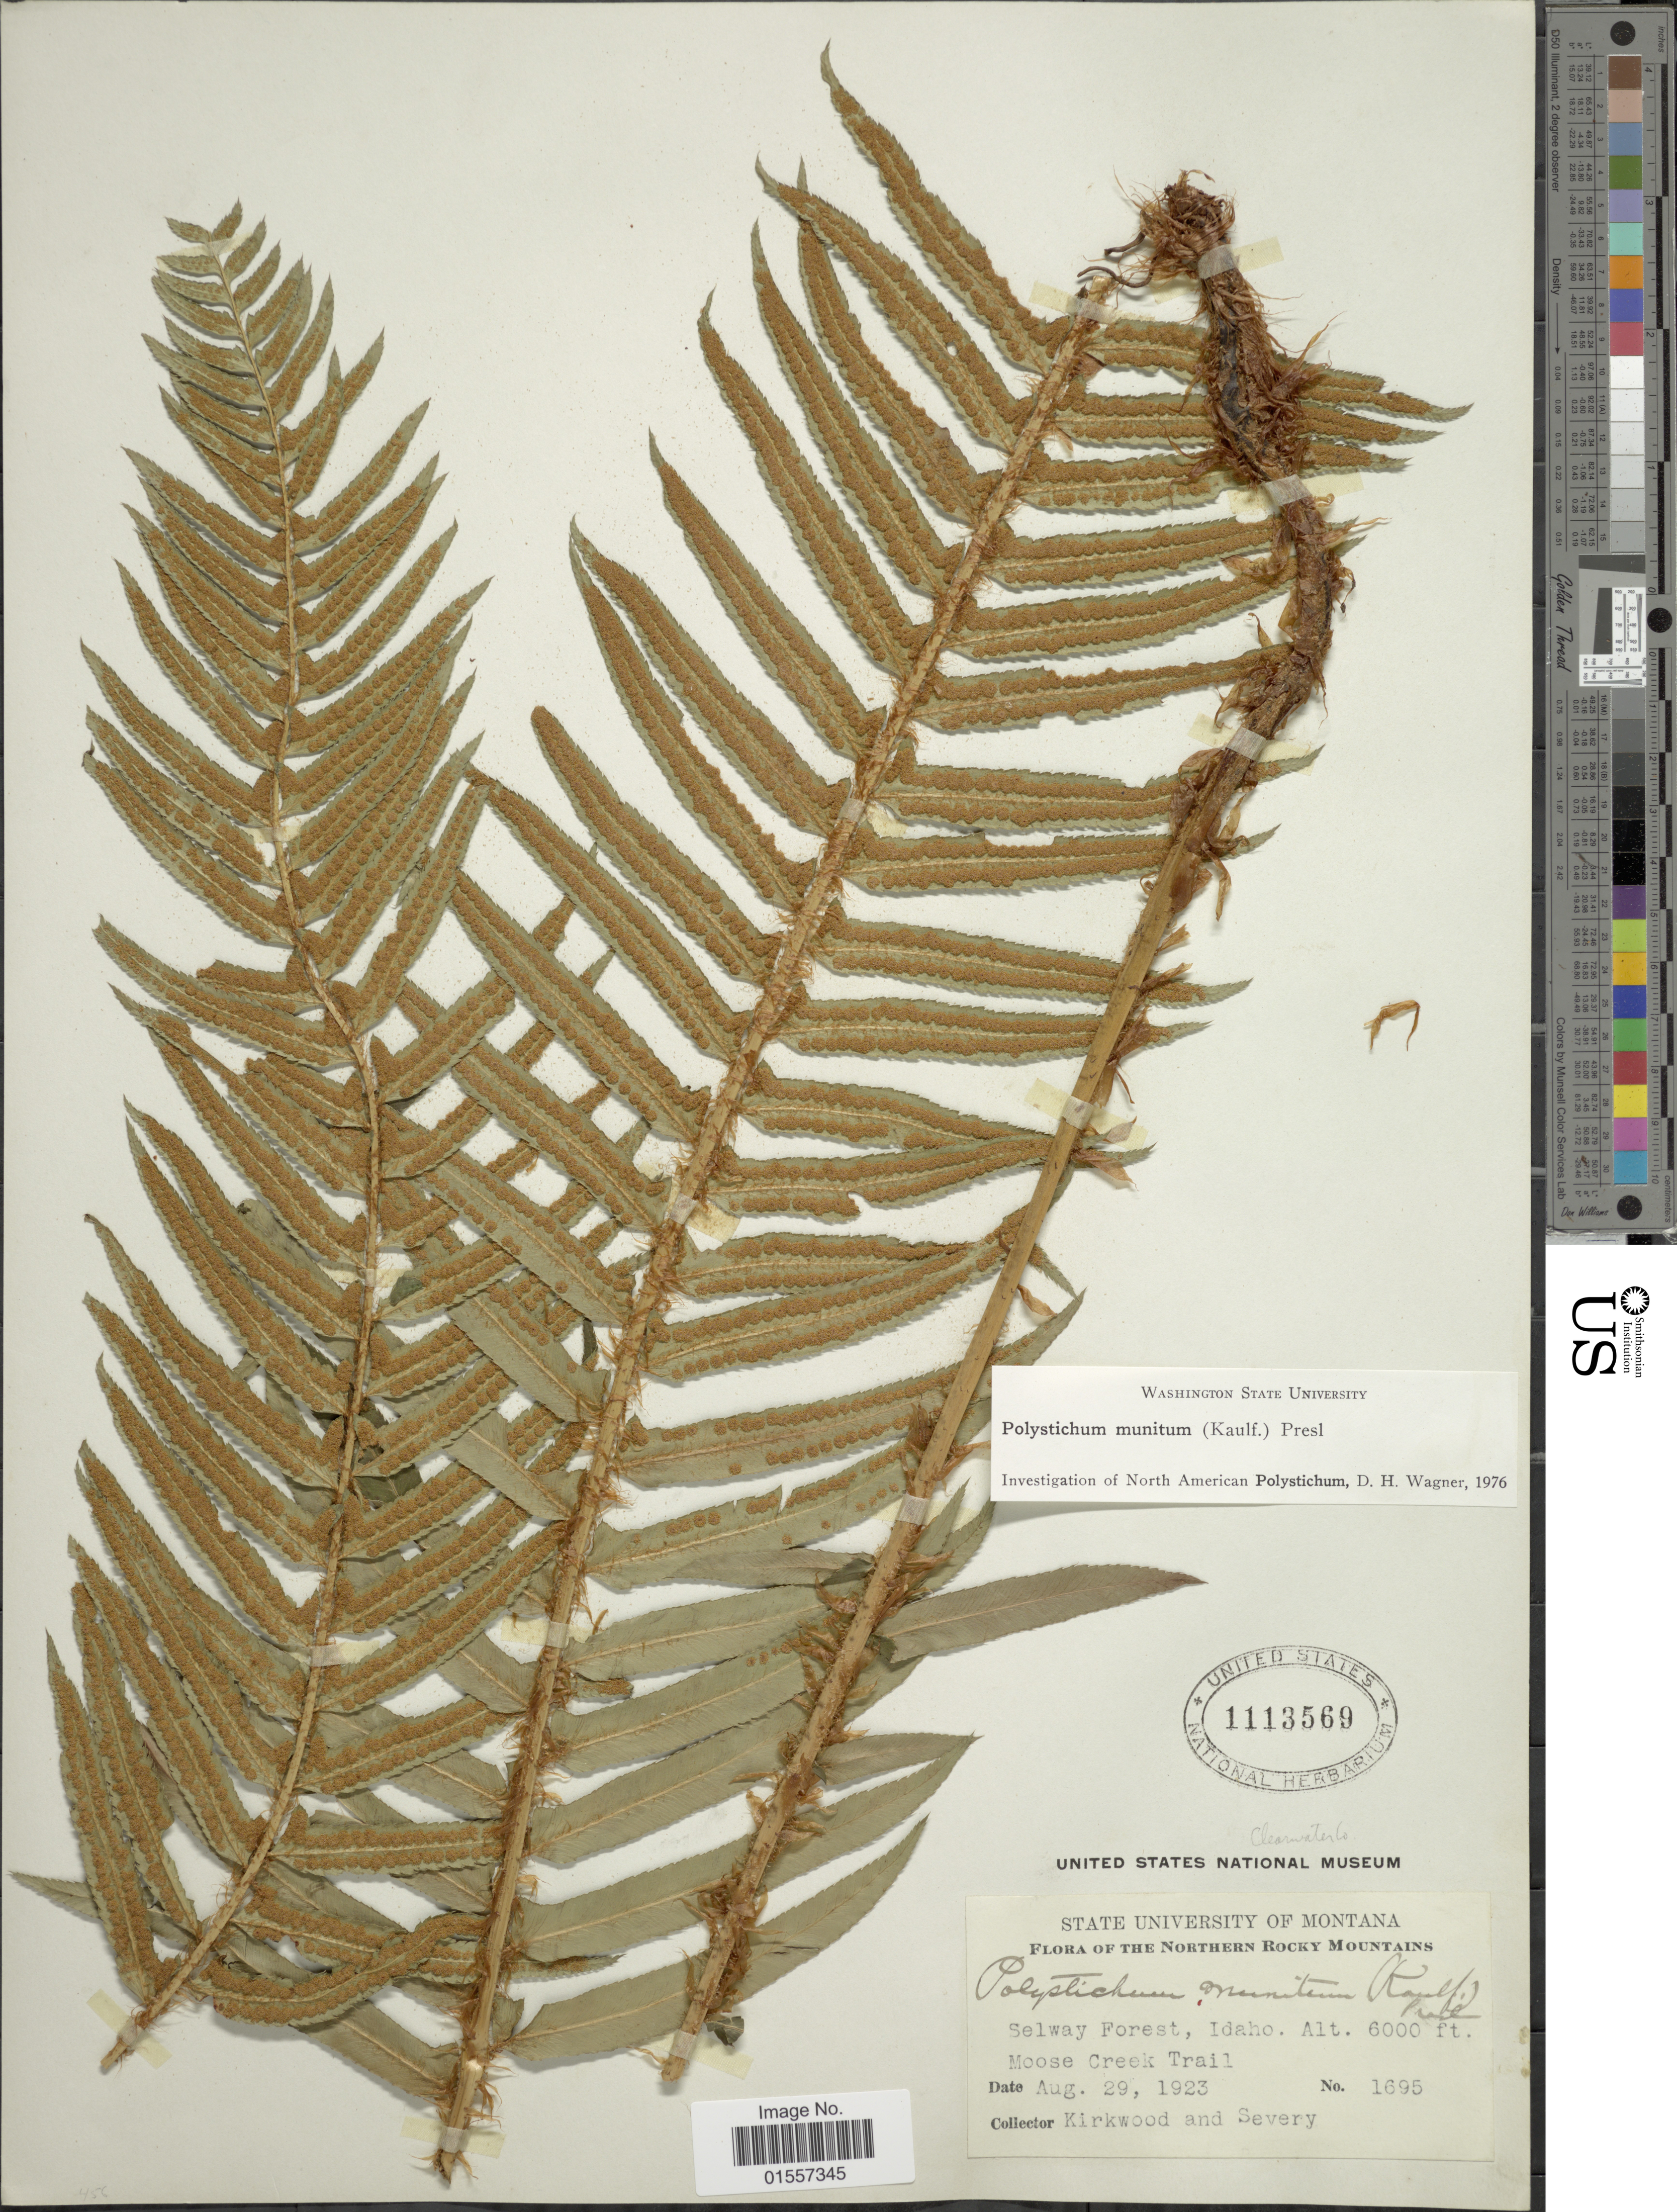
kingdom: Plantae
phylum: Tracheophyta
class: Polypodiopsida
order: Polypodiales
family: Dryopteridaceae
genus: Polystichum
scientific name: Polystichum munitum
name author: (Kaulf.) C. Presl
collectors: Kirkwood & Severy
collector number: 1695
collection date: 1923-08-29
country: United States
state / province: Idaho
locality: Northern Rocky Mountains, Selway Forest, Idaho, Moose Creek Trail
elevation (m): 1829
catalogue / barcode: US 1113569